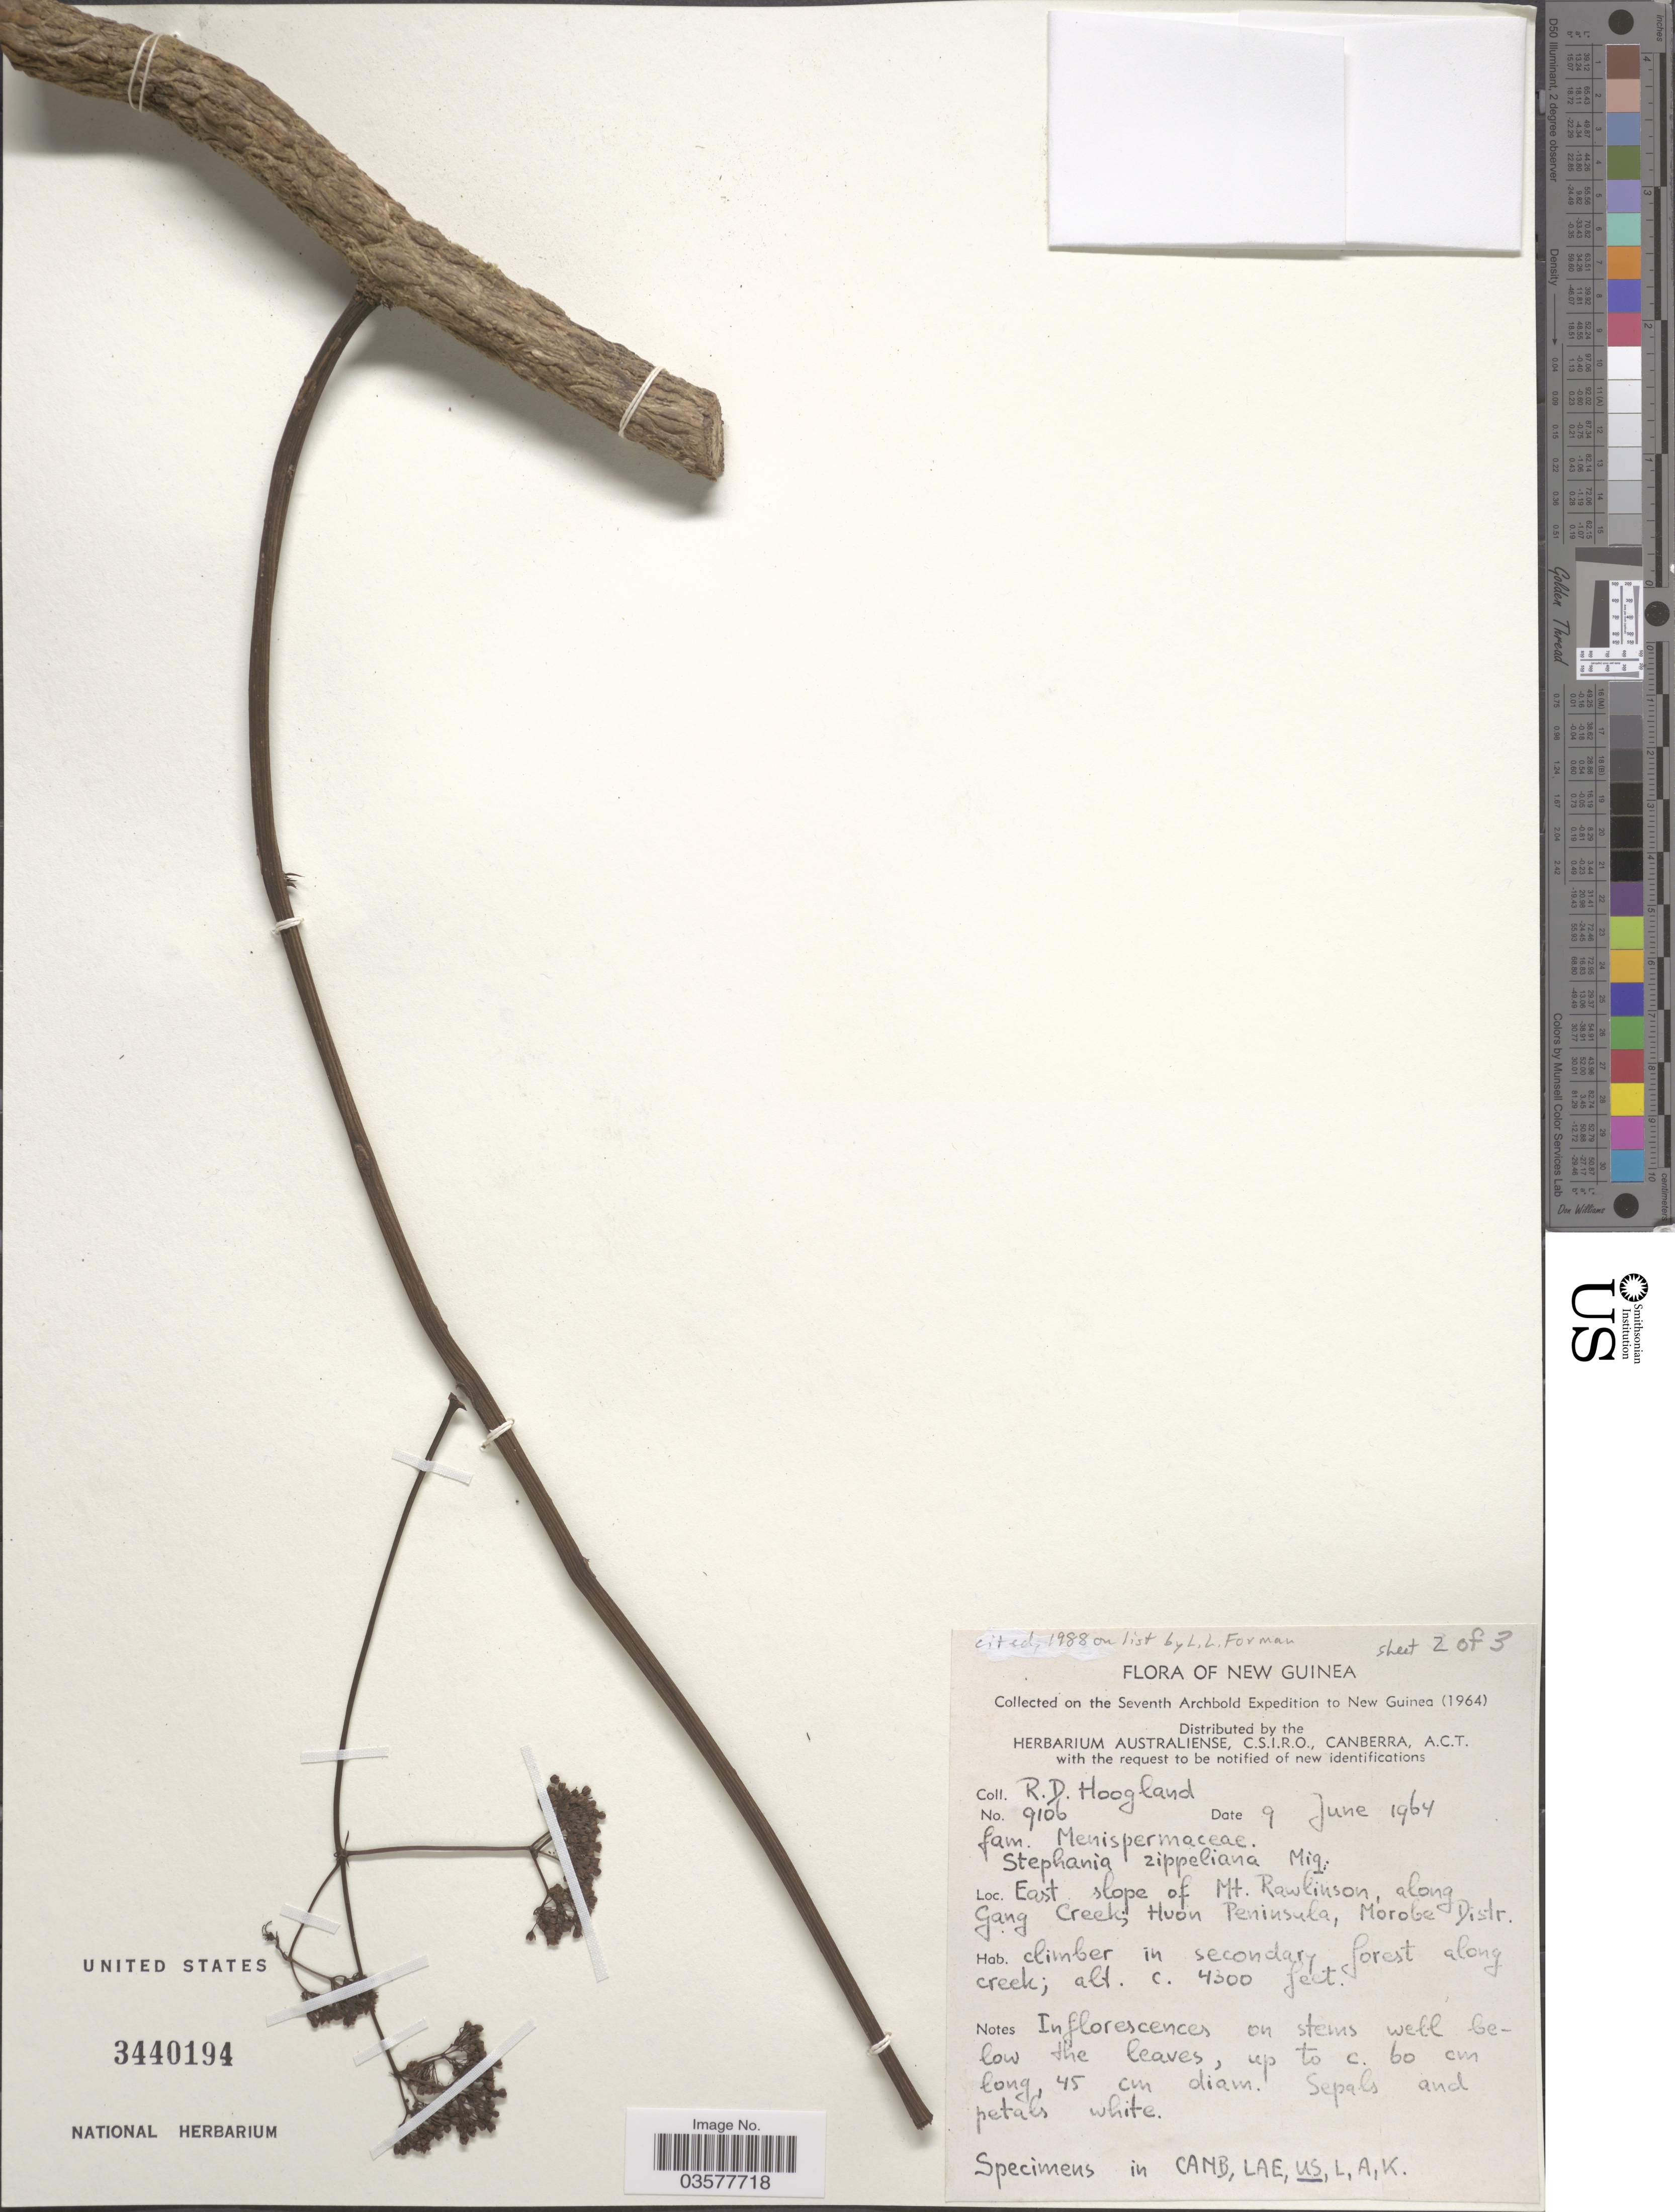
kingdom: Plantae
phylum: Tracheophyta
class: Magnoliopsida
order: Ranunculales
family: Menispermaceae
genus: Stephania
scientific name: Stephania zippeliana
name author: Miq.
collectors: R. D. Hoogland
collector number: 9106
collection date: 1964-06-09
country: Papua New Guinea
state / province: Morobe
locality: New Guinea. East slope of Mt. Rawlinson, along Gang Creek; Huon Peninsula, Morobe Distr.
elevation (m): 1311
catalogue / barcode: US 3440194